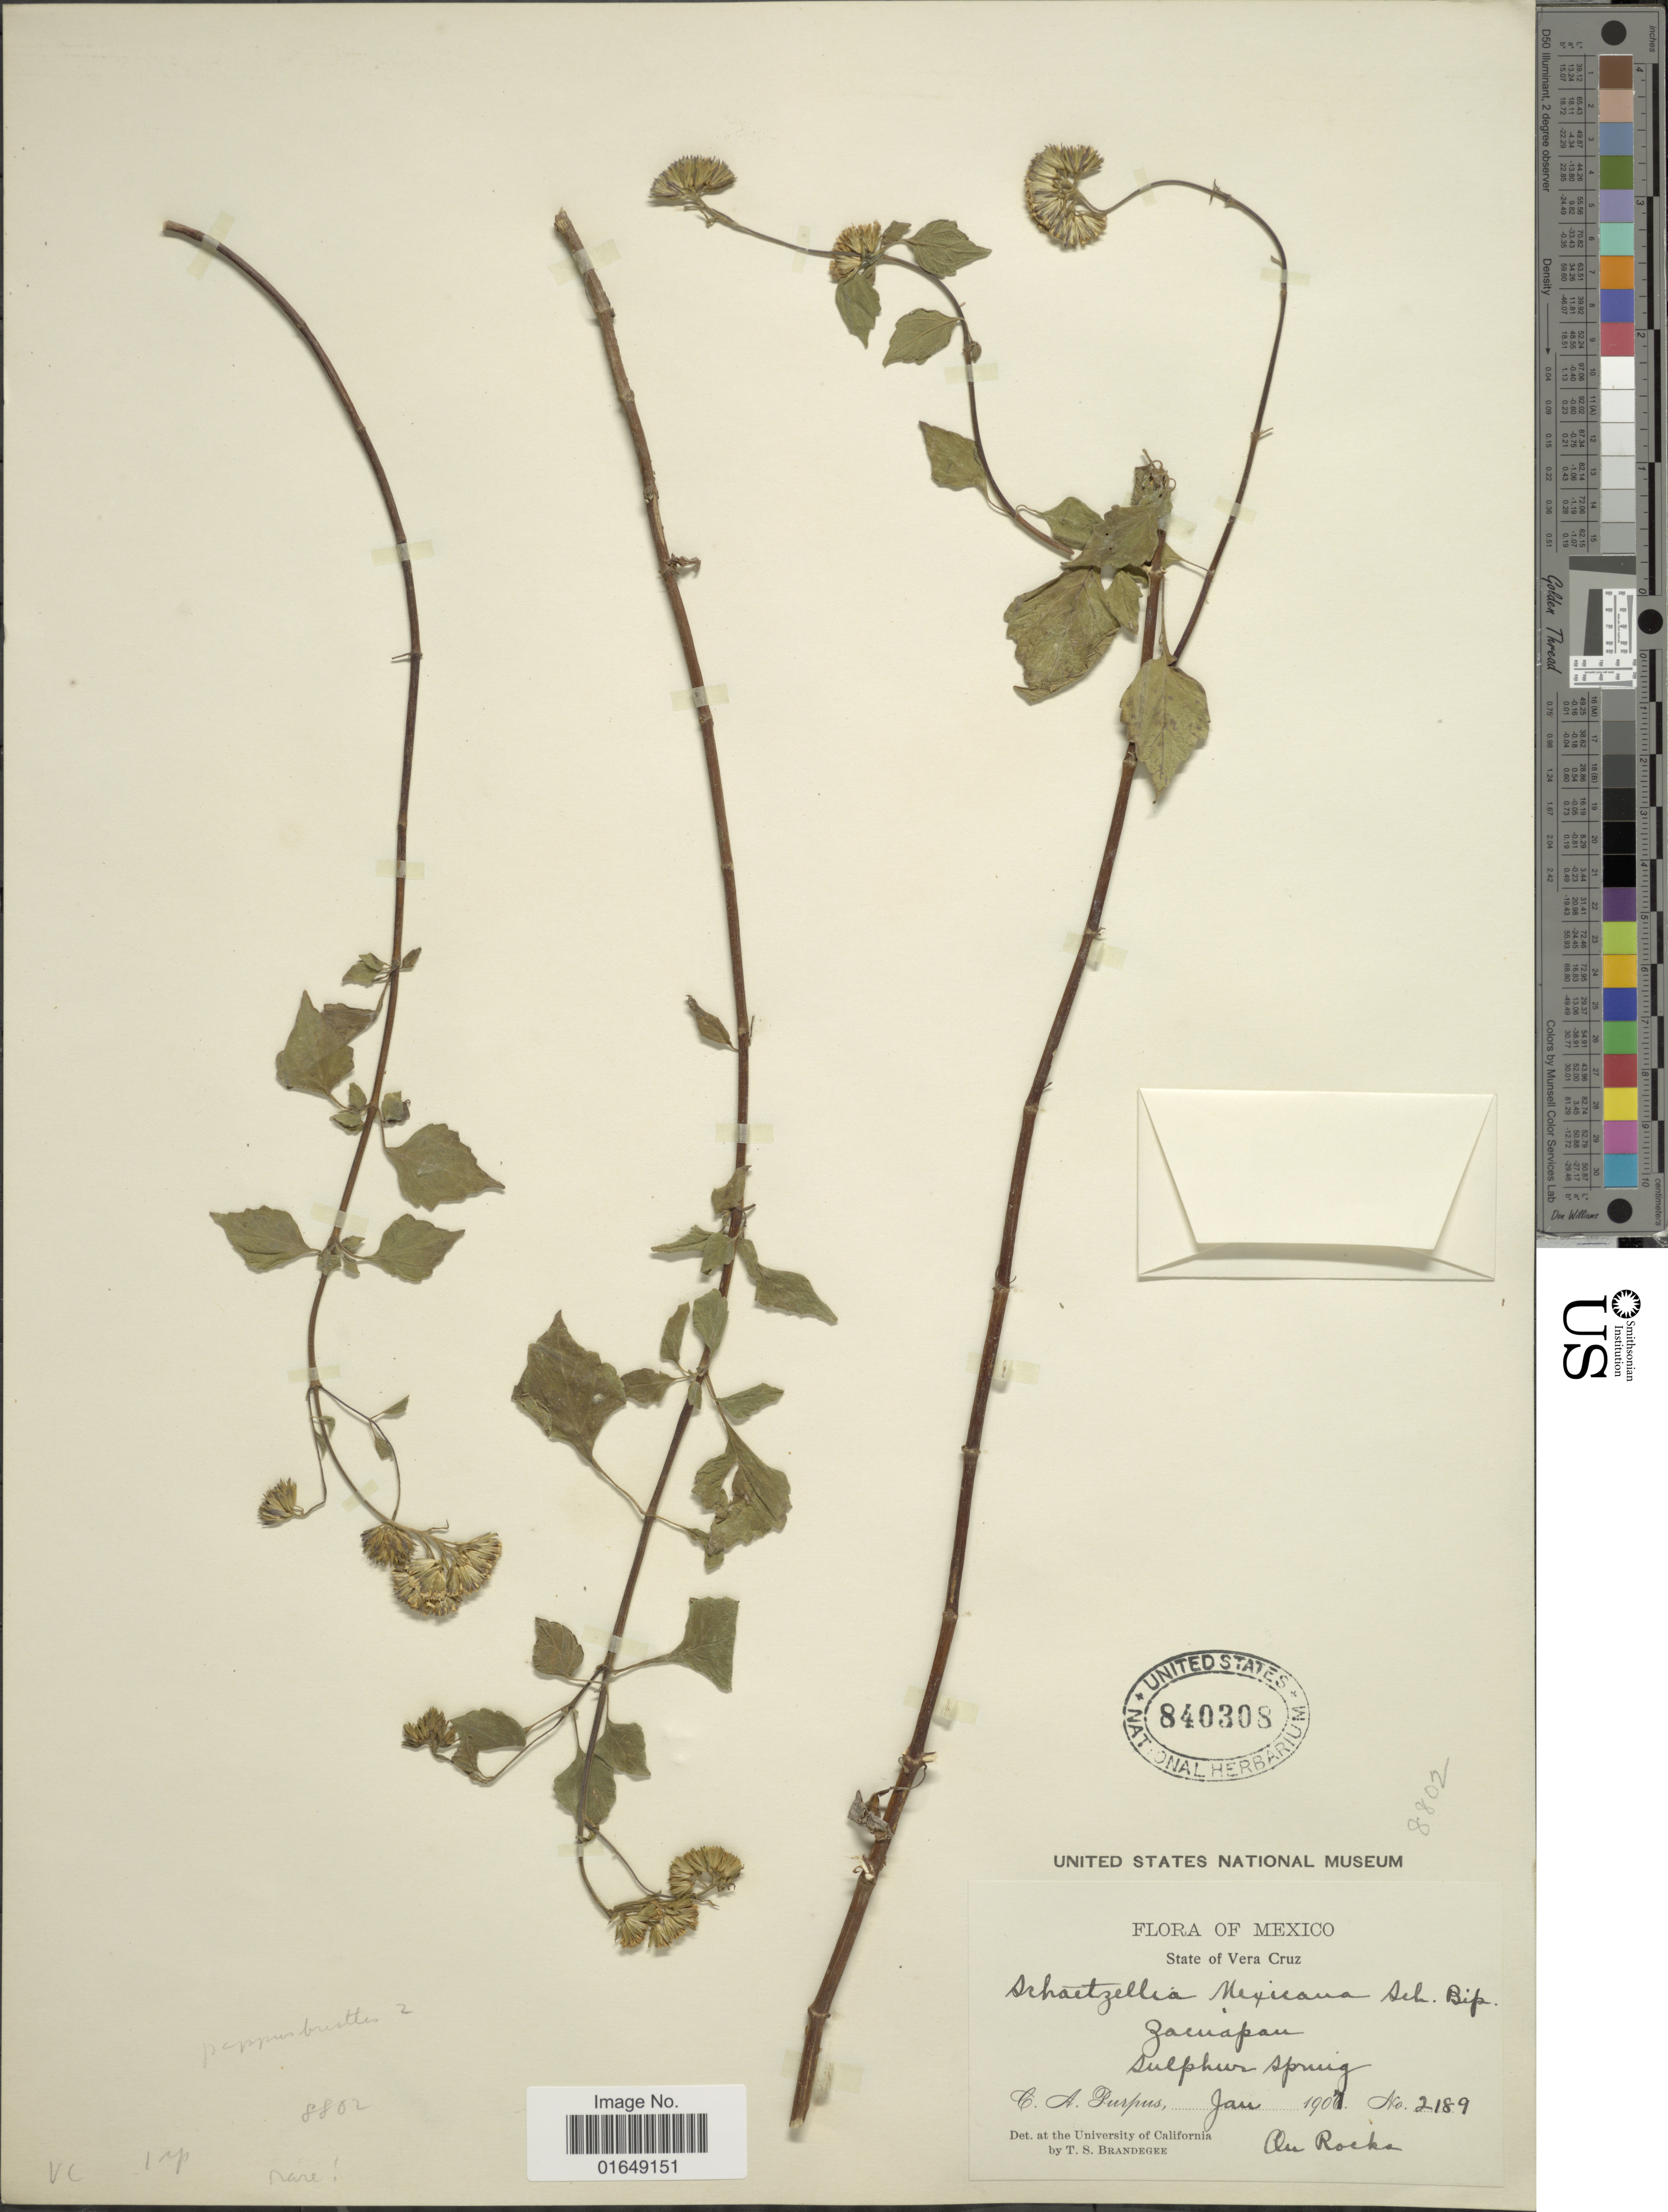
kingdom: Plantae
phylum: Tracheophyta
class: Magnoliopsida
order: Asterales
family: Asteraceae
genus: Macvaughiella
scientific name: Macvaughiella mexicana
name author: (Sch. Bip.) R.M. King & H. Rob.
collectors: C. A. Purpus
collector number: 2189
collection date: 1907-01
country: Mexico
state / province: Veracruz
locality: Sulphur Spring.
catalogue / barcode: US 840308